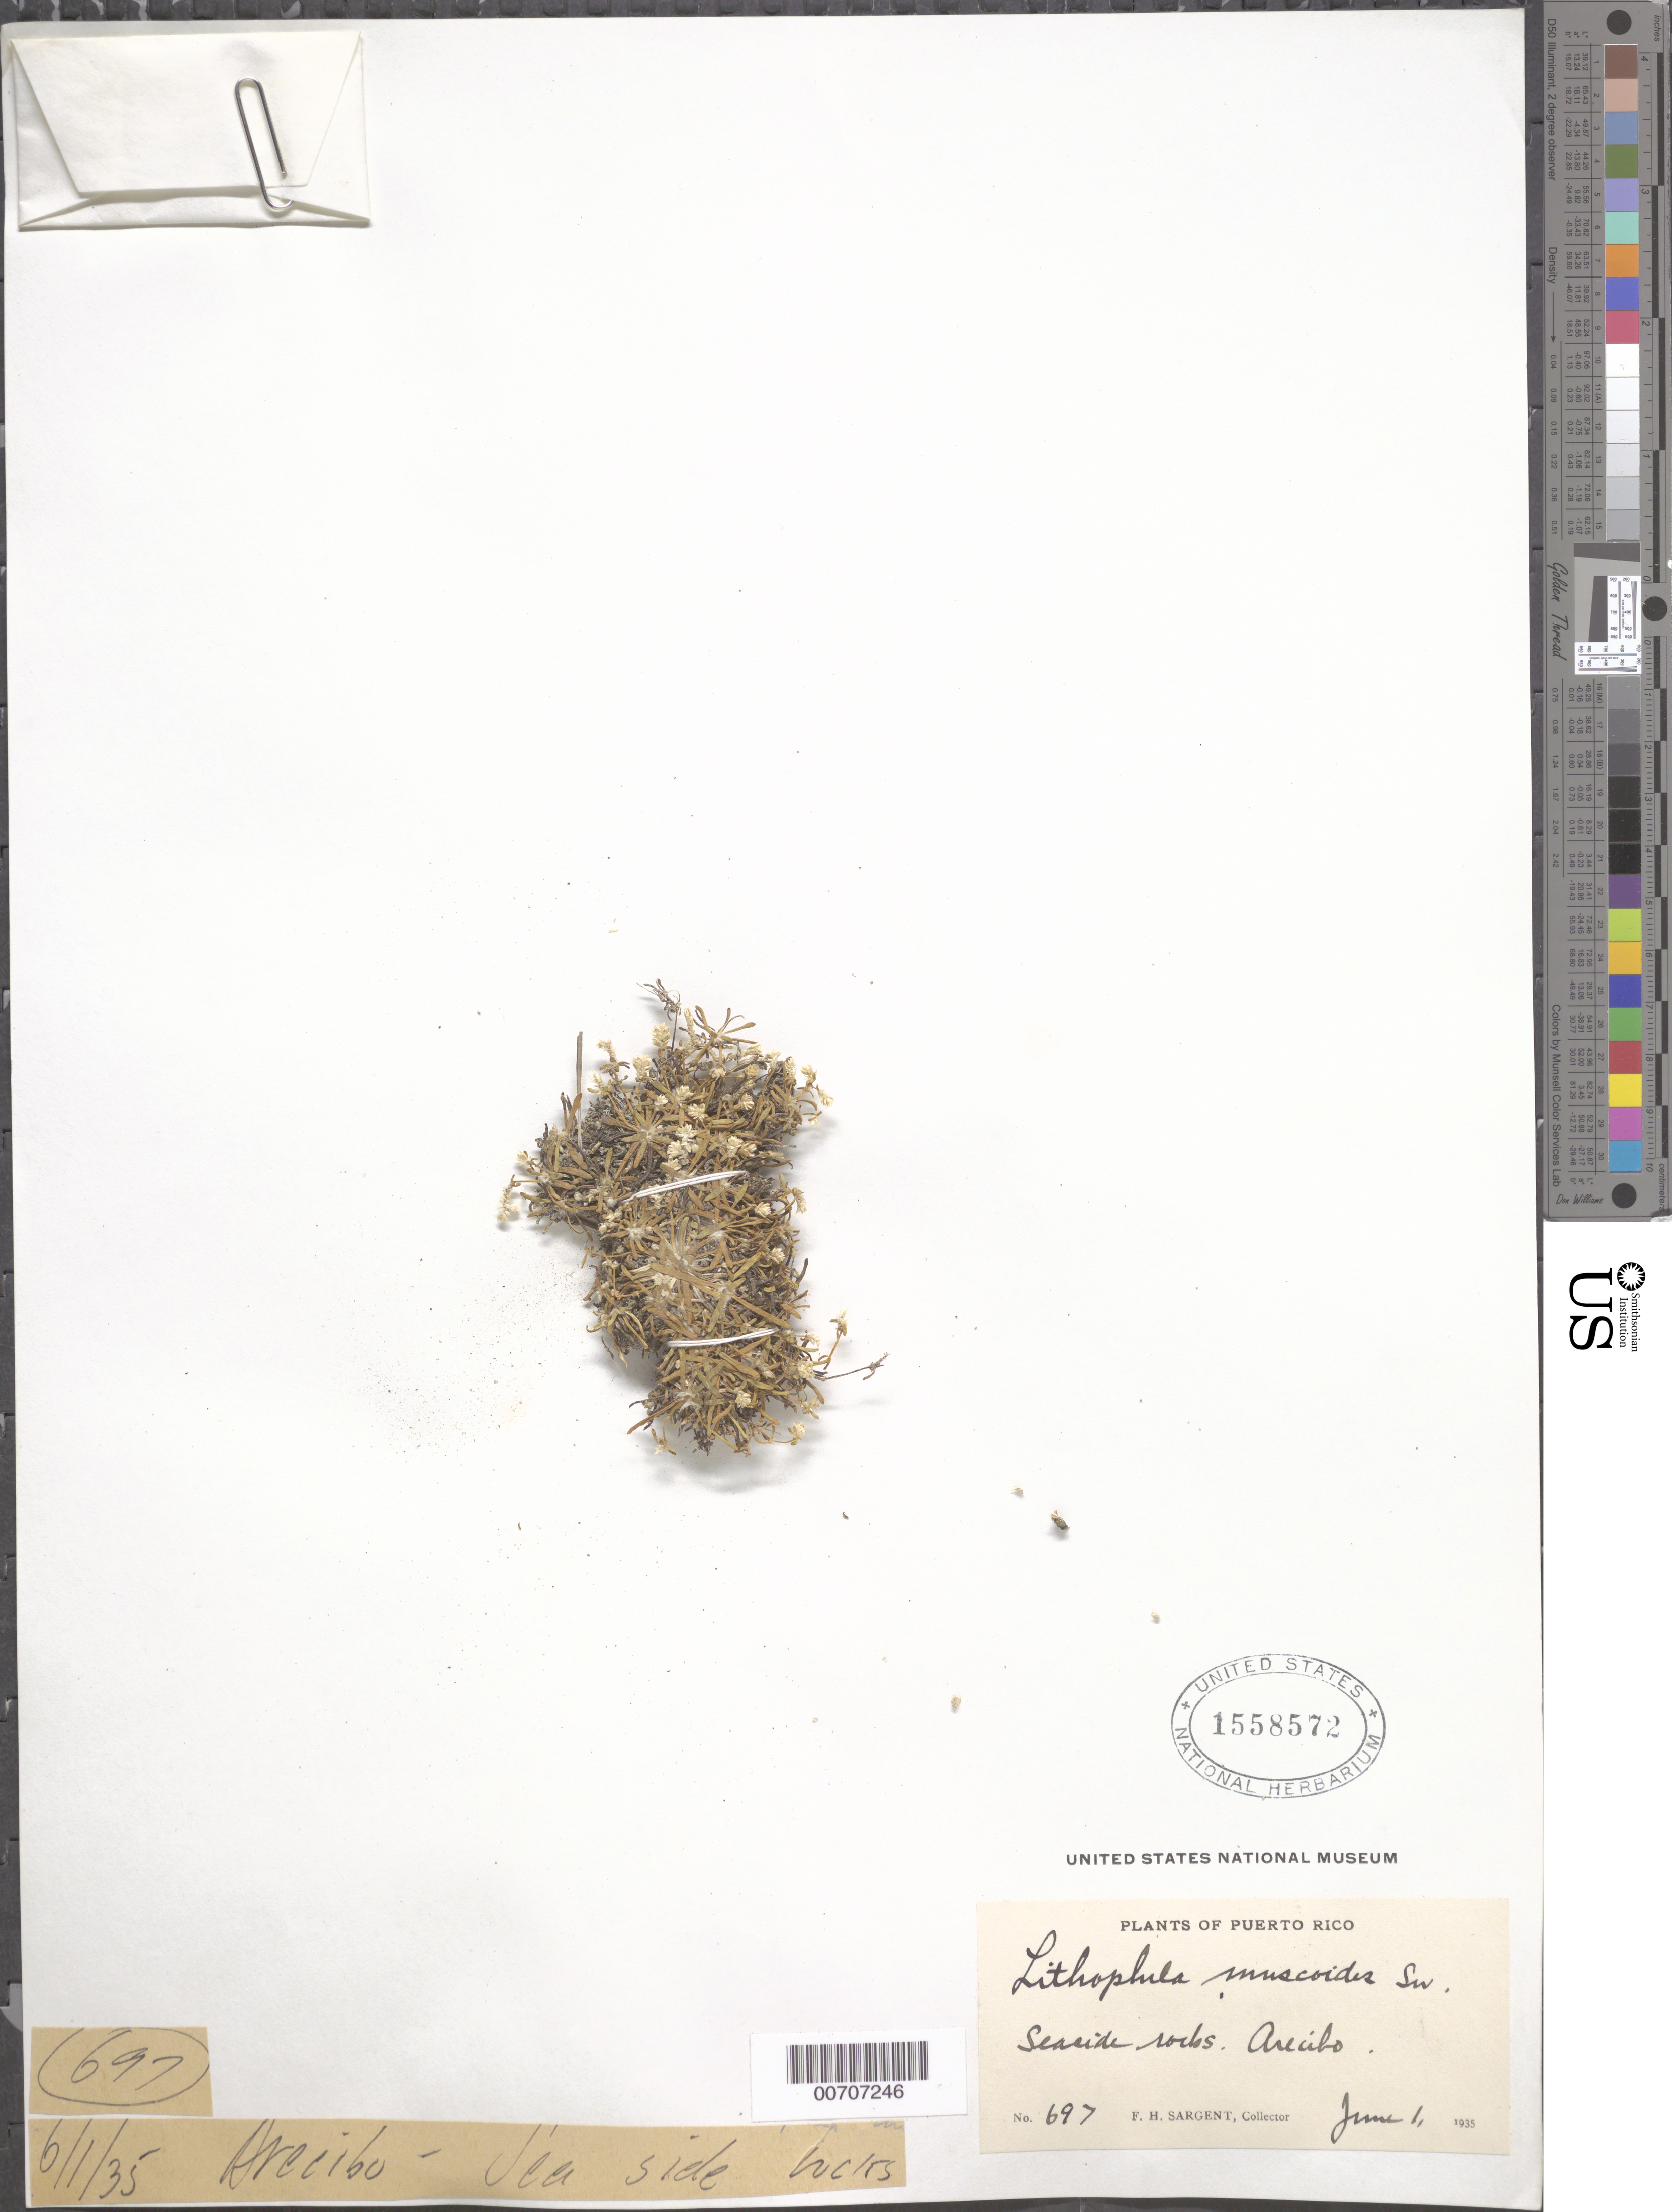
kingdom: Plantae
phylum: Tracheophyta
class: Magnoliopsida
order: Caryophyllales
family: Amaranthaceae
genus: Gomphrena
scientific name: Gomphrena muscoides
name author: (Sw.) T. Ortuño & Borsch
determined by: Strong, Mark T., (BOT), Smithsonian Institution - National Museum of Natural History (UNITED STATES)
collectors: F. H. Sargent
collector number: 697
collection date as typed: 01 Jun 1935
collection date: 1935-06-01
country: Puerto Rico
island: Greater Antilles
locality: Arecibo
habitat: Seaside rocks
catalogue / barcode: US 1558572